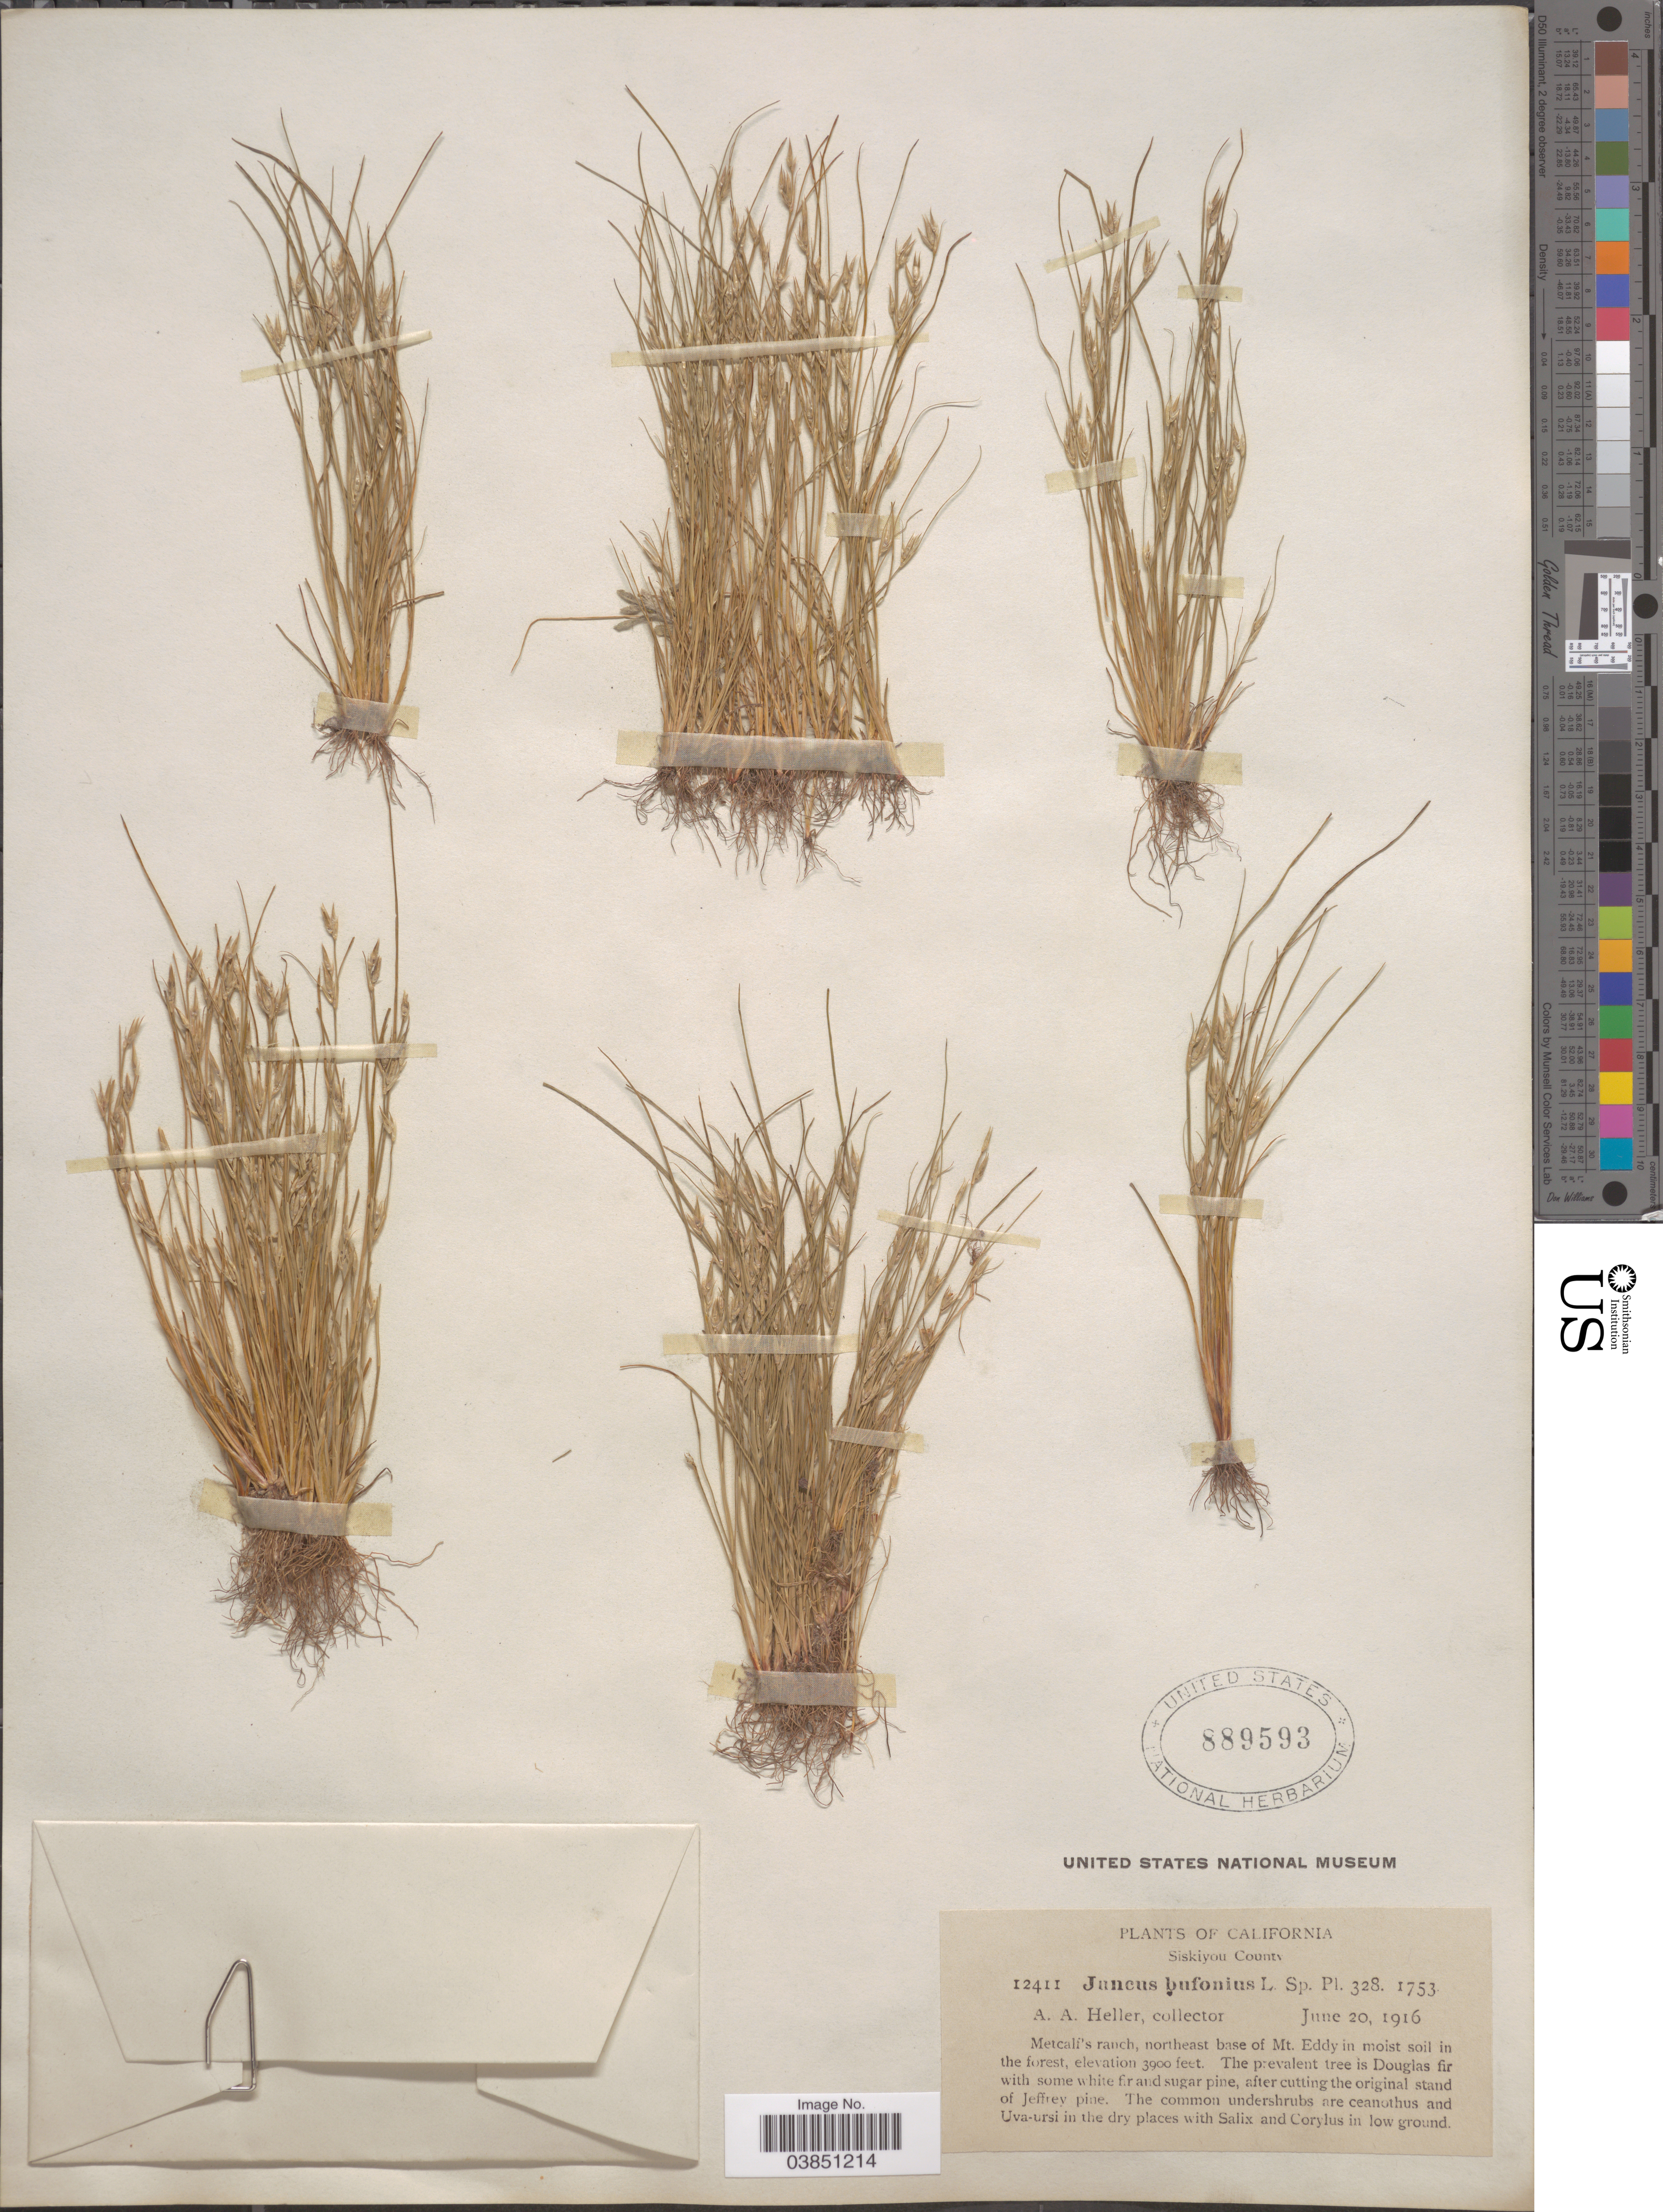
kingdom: Plantae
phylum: Tracheophyta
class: Liliopsida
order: Poales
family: Juncaceae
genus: Juncus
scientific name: Juncus bufonius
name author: L.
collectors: A. A. Heller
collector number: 12411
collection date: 1916-06-20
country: United States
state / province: California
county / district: Siskiyou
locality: Siskiyou County. Metcalf's ranch, northeast base of Mt Eddy in moist soil in the forest.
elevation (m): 1189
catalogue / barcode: US 889593